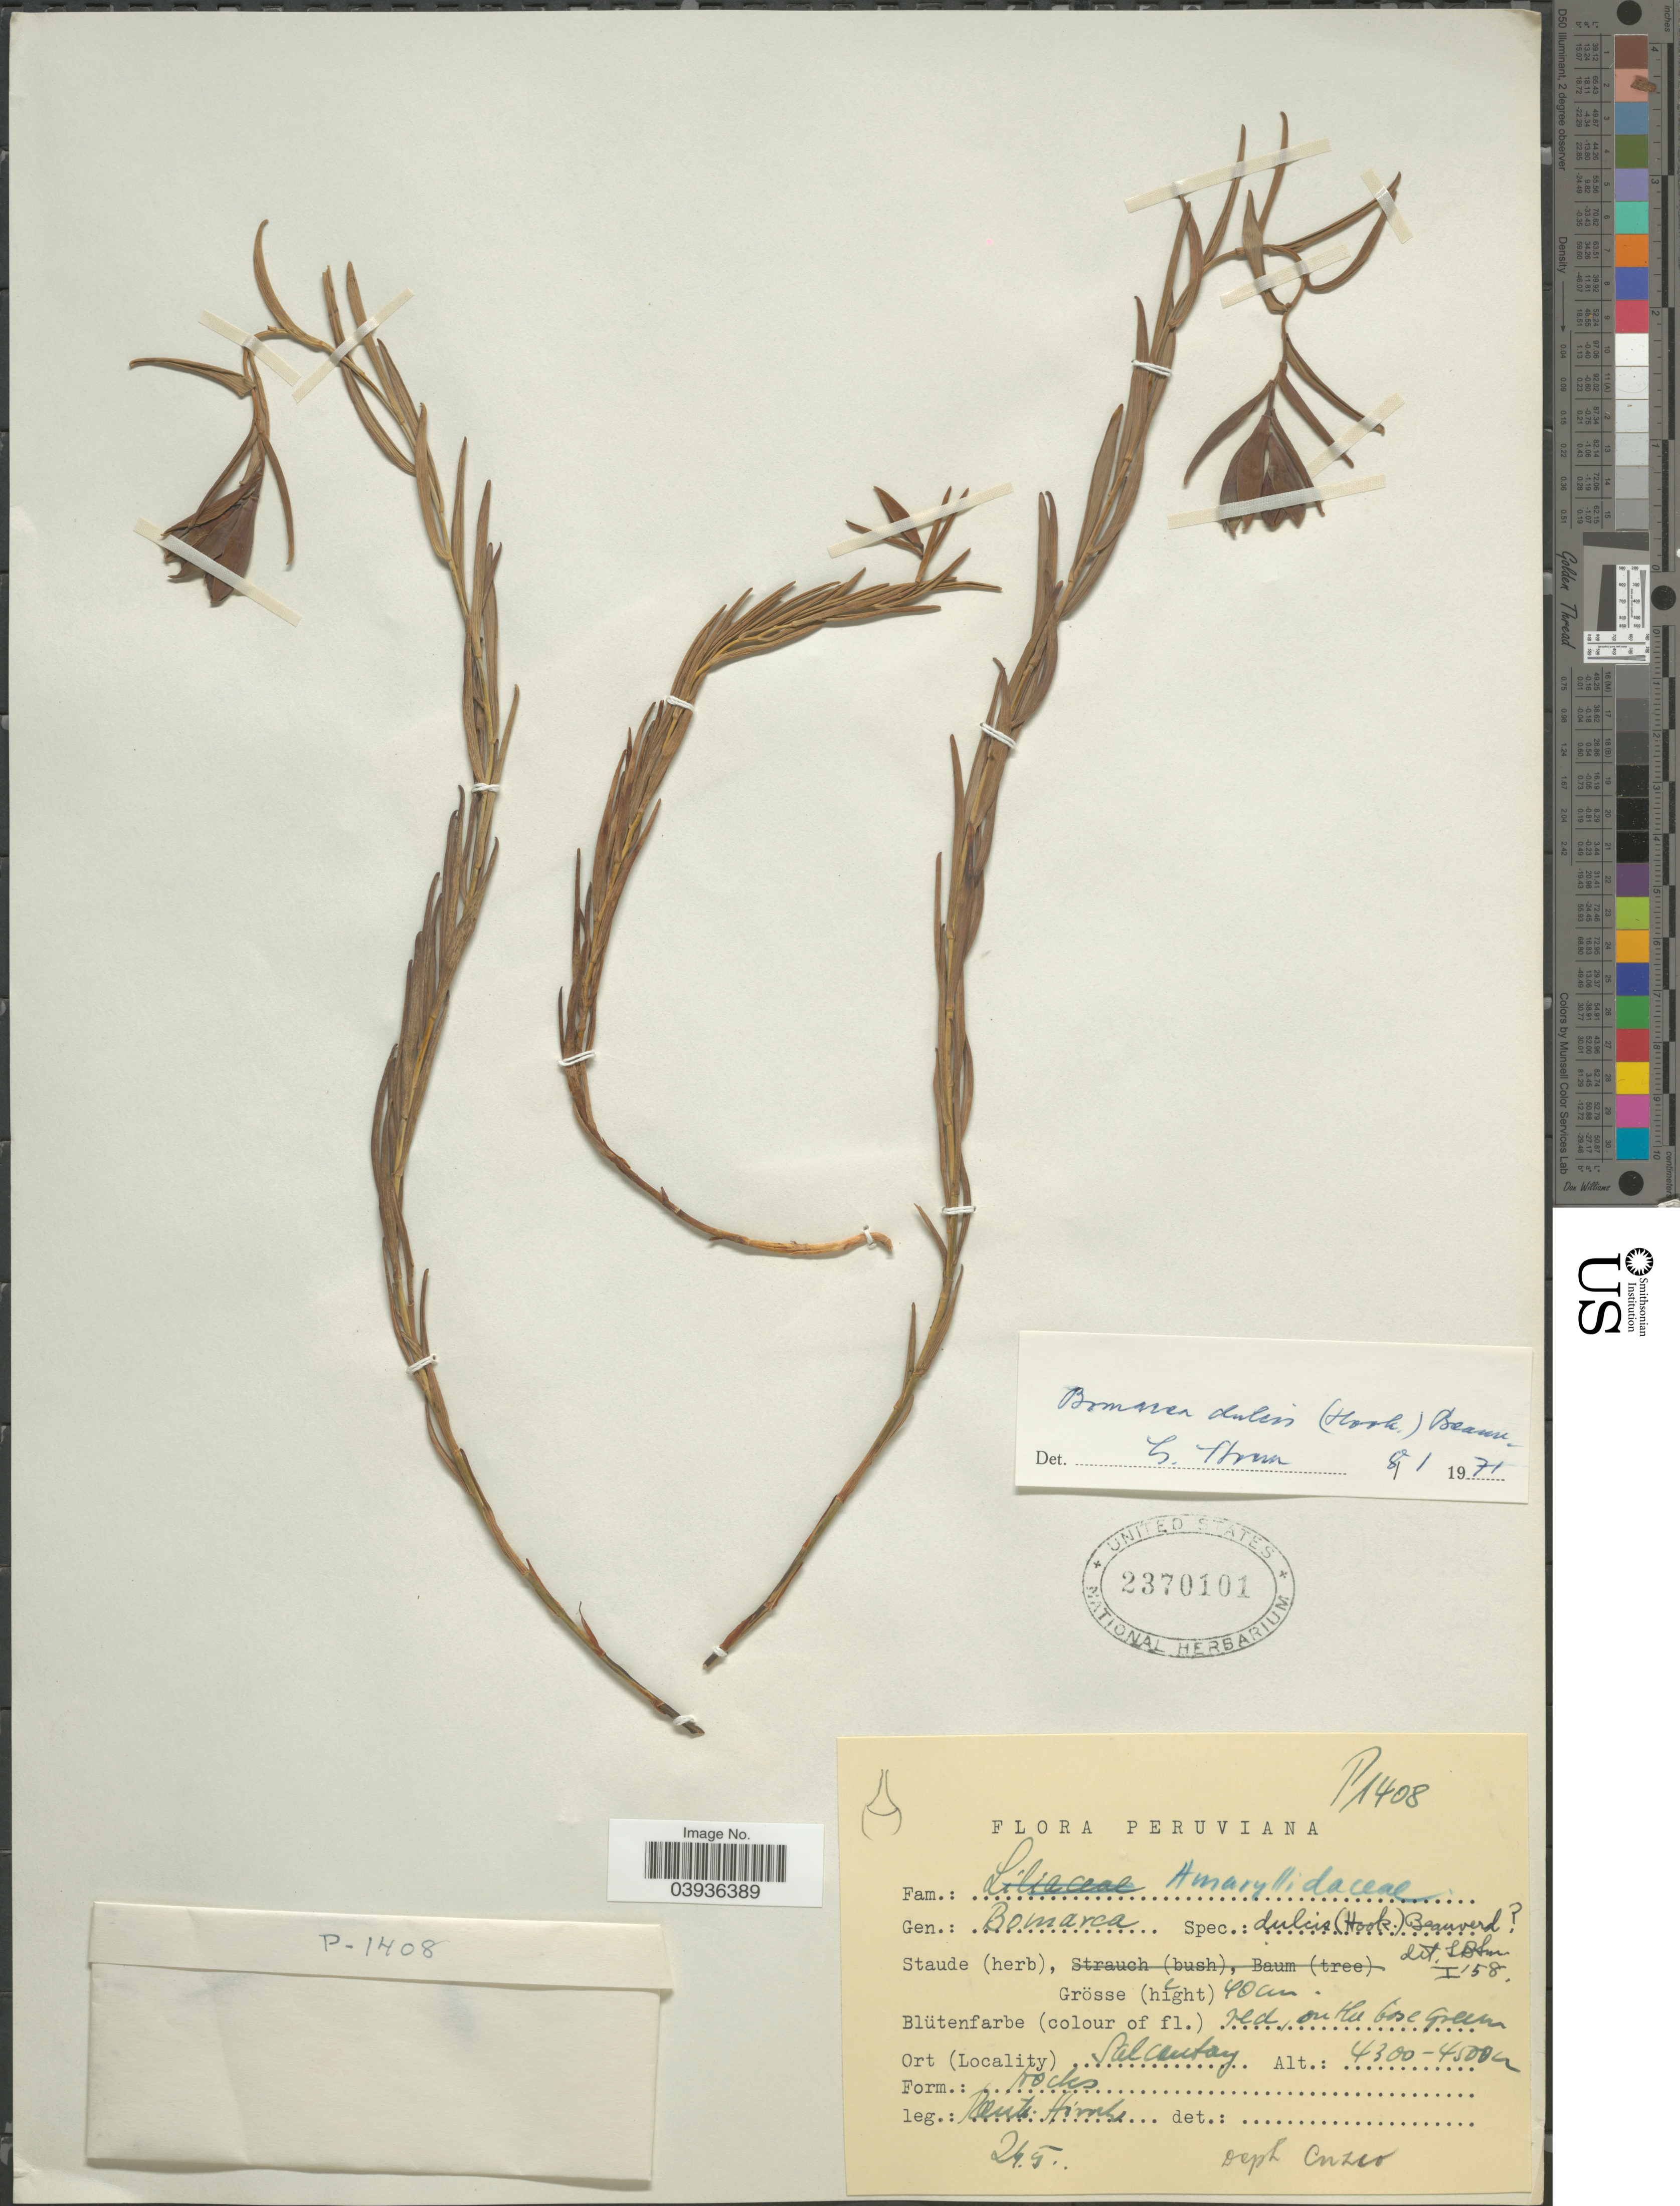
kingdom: Plantae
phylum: Tracheophyta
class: Liliopsida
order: Liliales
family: Alstroemeriaceae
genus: Bomarea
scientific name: Bomarea dulcis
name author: (Hook.) Beauverd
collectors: -. Rauh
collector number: P1408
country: Peru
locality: Salcantay.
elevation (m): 4300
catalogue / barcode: US 2370101